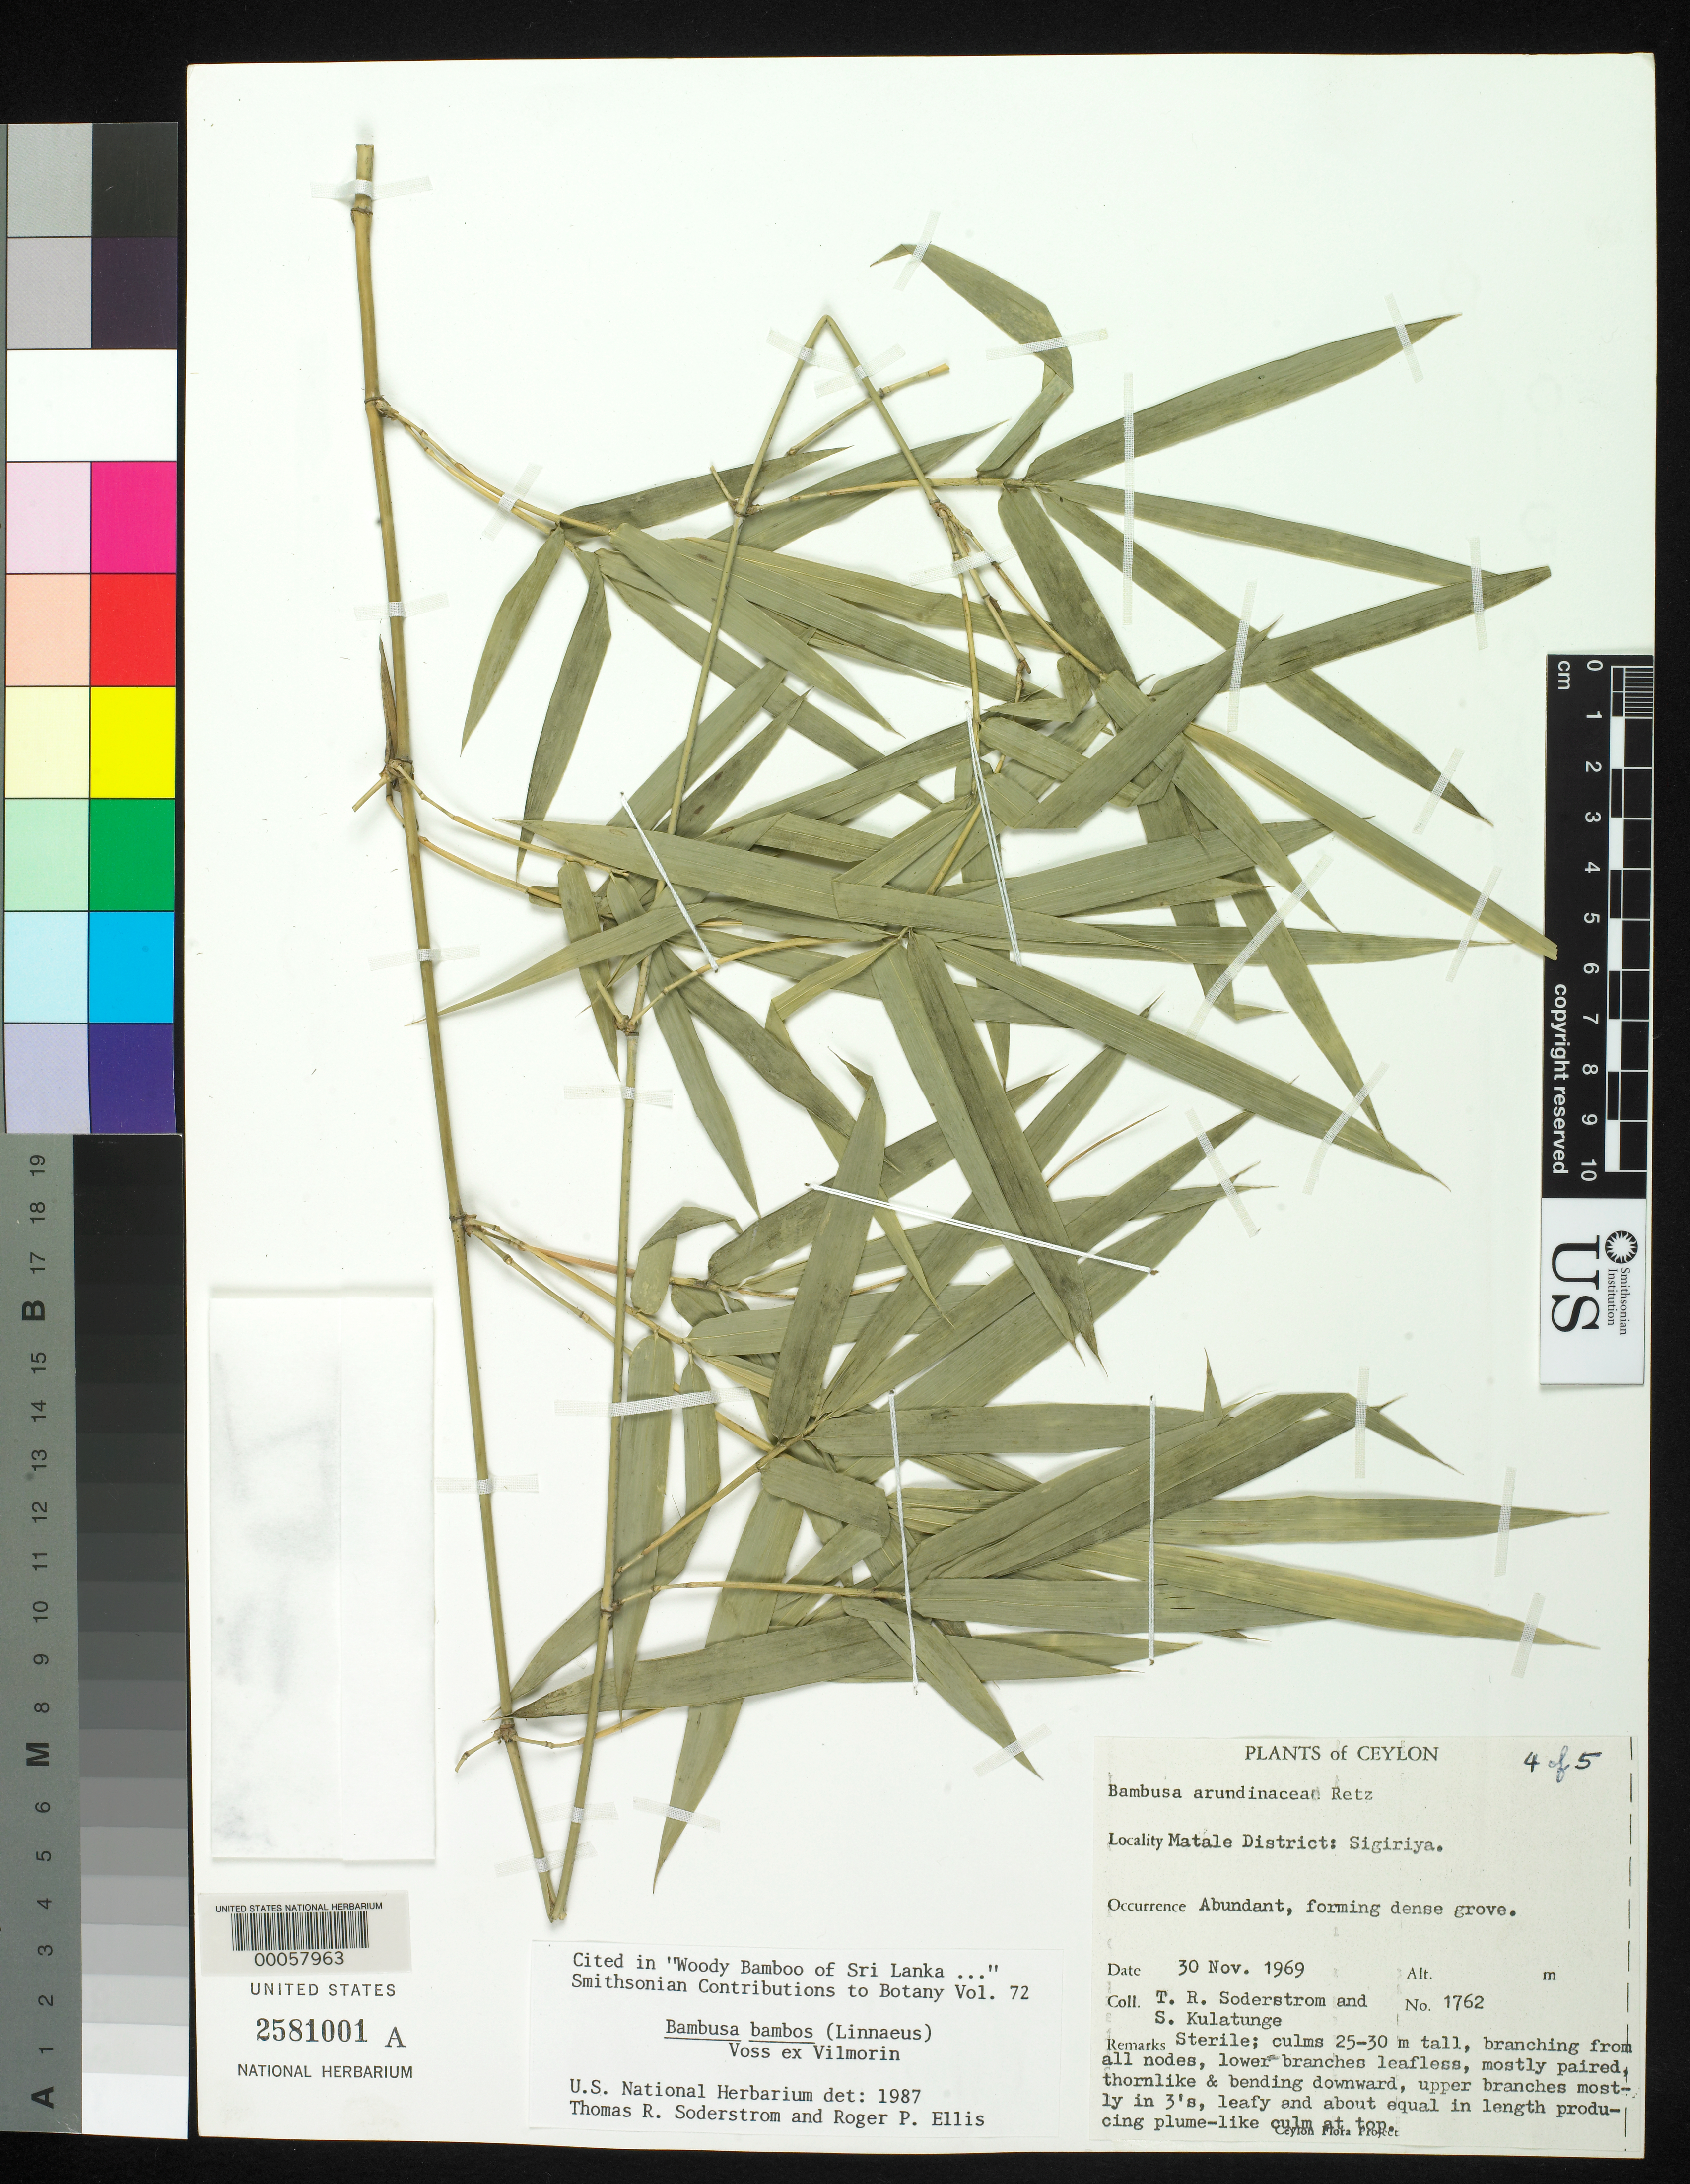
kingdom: Plantae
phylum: Tracheophyta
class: Liliopsida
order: Poales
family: Poaceae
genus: Bambusa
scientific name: Bambusa bambos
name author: (L.) Voss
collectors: T. R. Soderstrom & S. Kulatunge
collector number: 1762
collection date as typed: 30 Nov 1969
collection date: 1969-11-30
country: Sri Lanka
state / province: Central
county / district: Matale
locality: Sigiriya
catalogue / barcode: US 2581001A